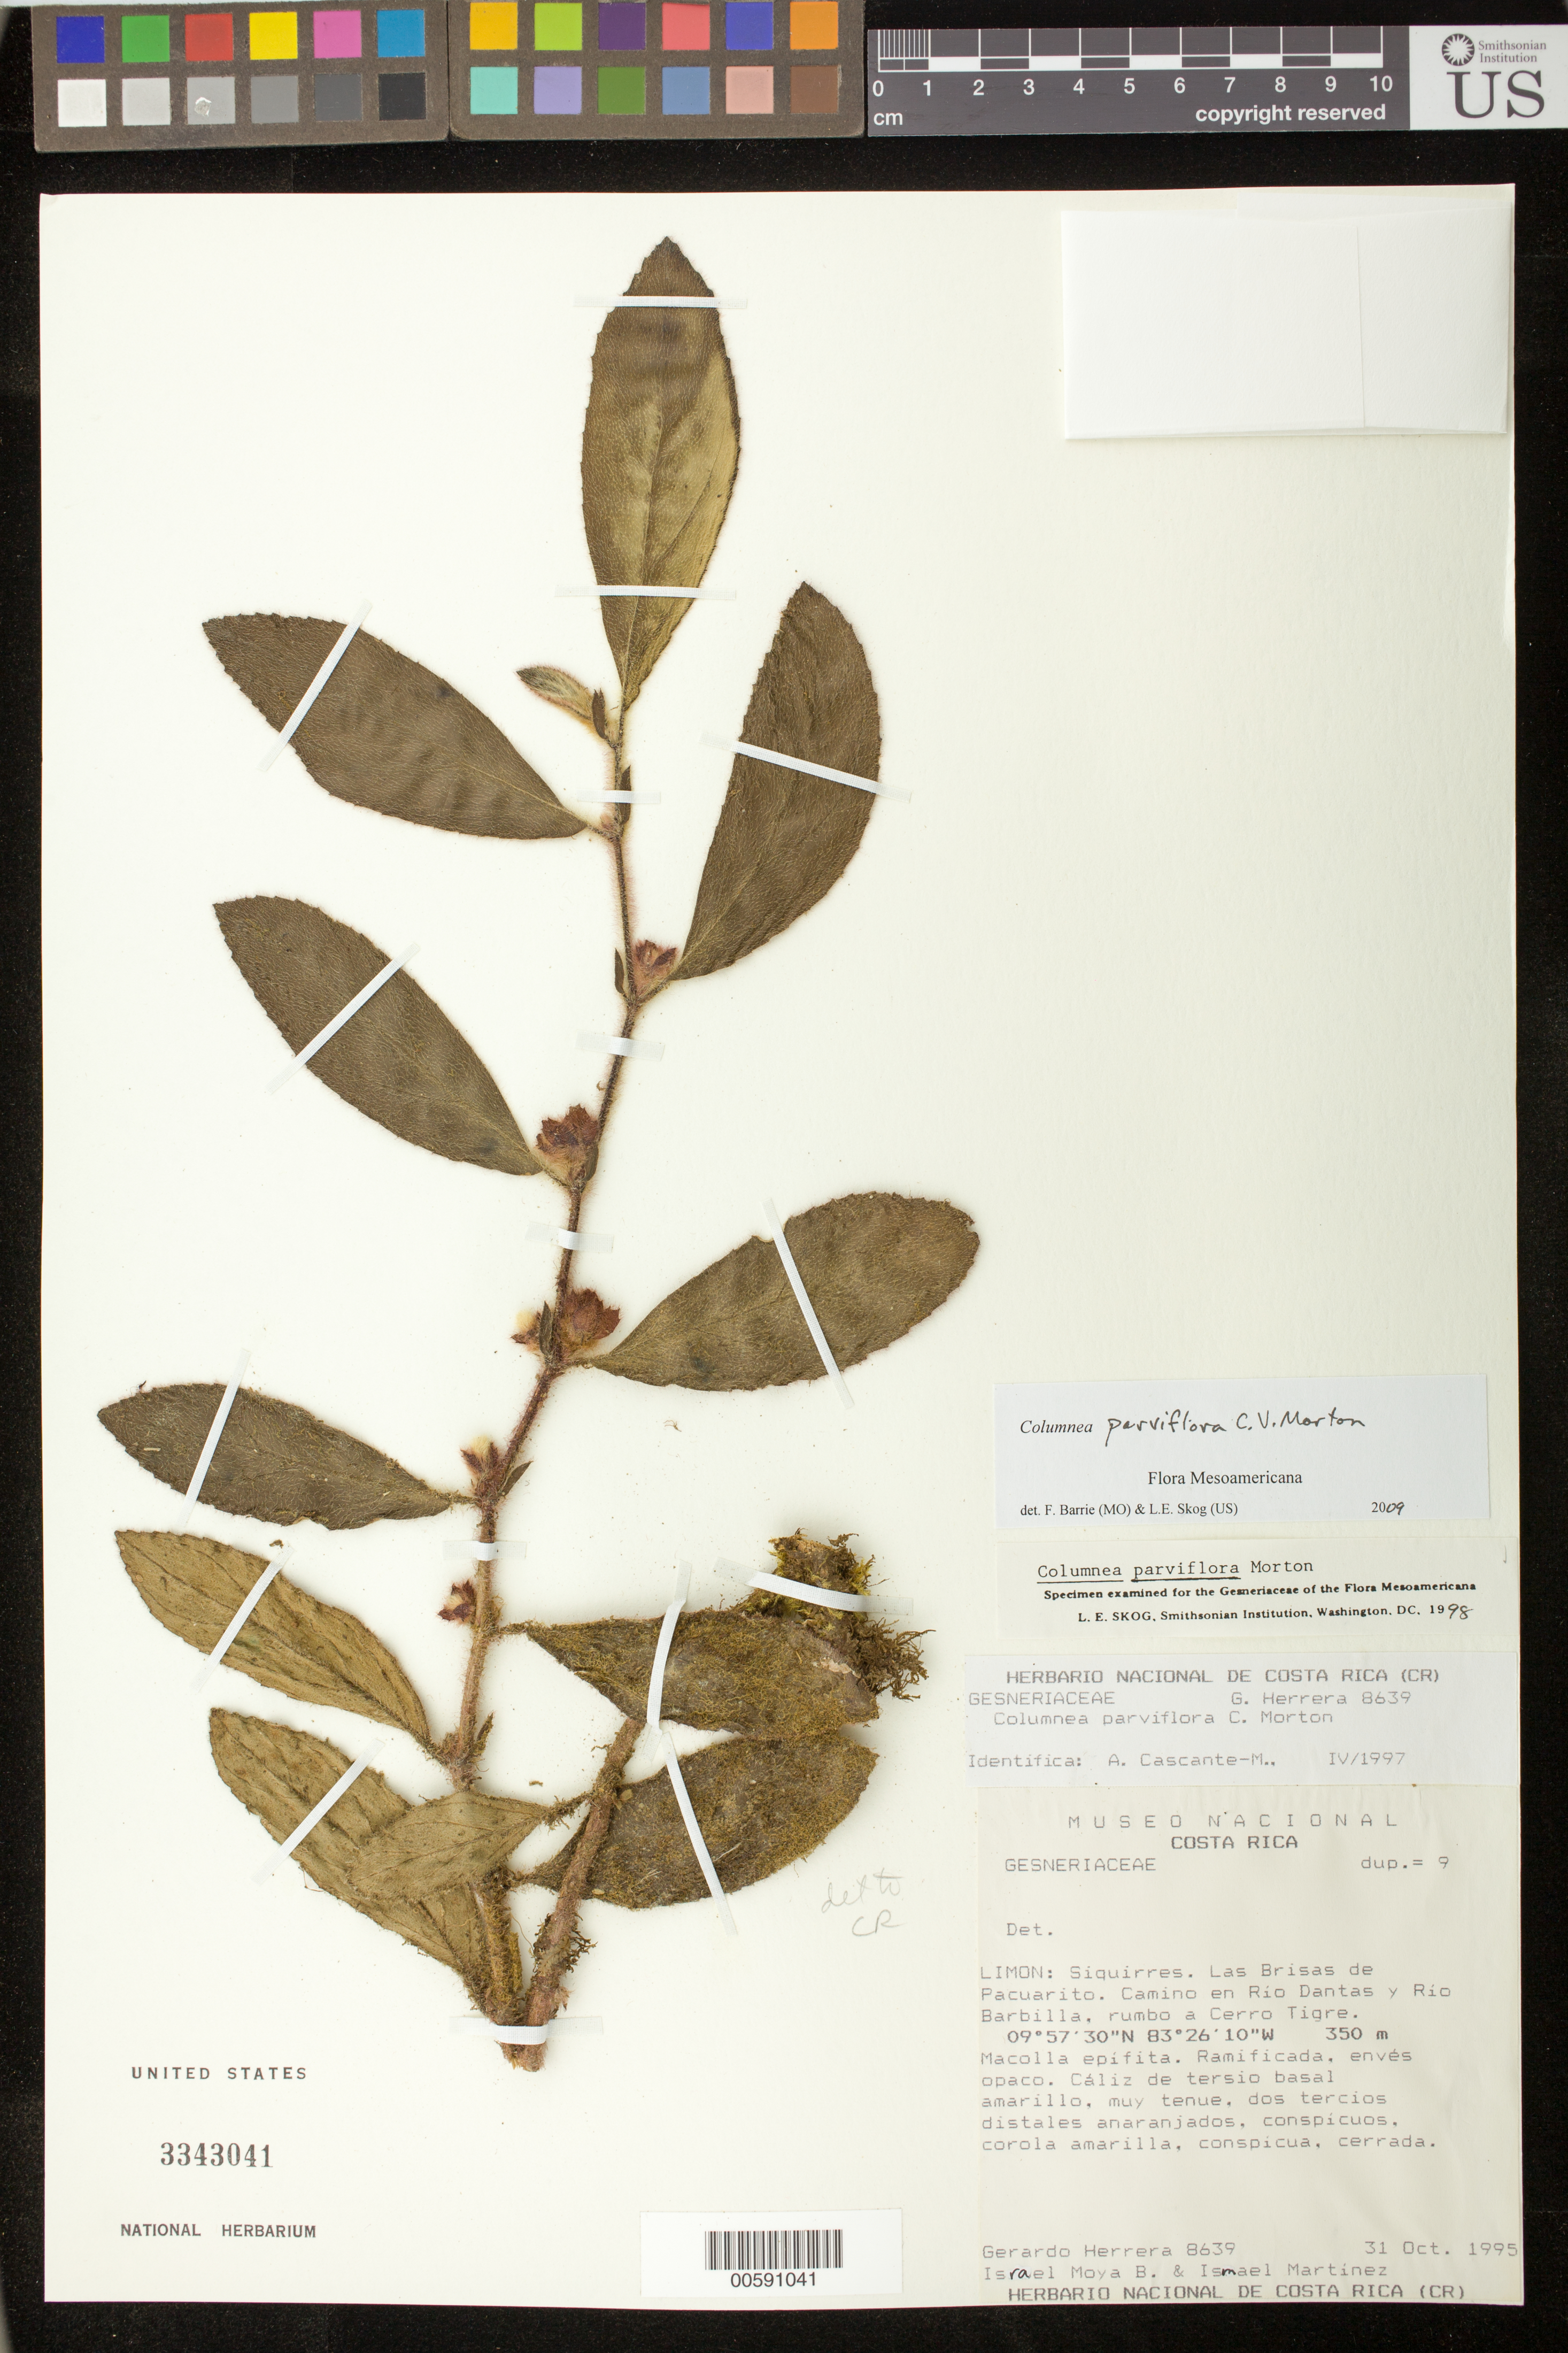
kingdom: Plantae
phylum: Tracheophyta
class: Magnoliopsida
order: Lamiales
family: Gesneriaceae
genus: Columnea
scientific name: Columnea herthae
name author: Mansf.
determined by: Clark, J. L.; Skog, Laurence E.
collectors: G. Herrera, I. Moya B. & I. Martínez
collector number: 8639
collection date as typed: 31 Oct 1995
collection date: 1995-10-31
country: Costa Rica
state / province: Limón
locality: Siguirres, Las Brisas de Pacuarito, camino en Rio Dantas y Rio Barbilla, rumbo a Cerro Tigre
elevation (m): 350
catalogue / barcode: US 3343041